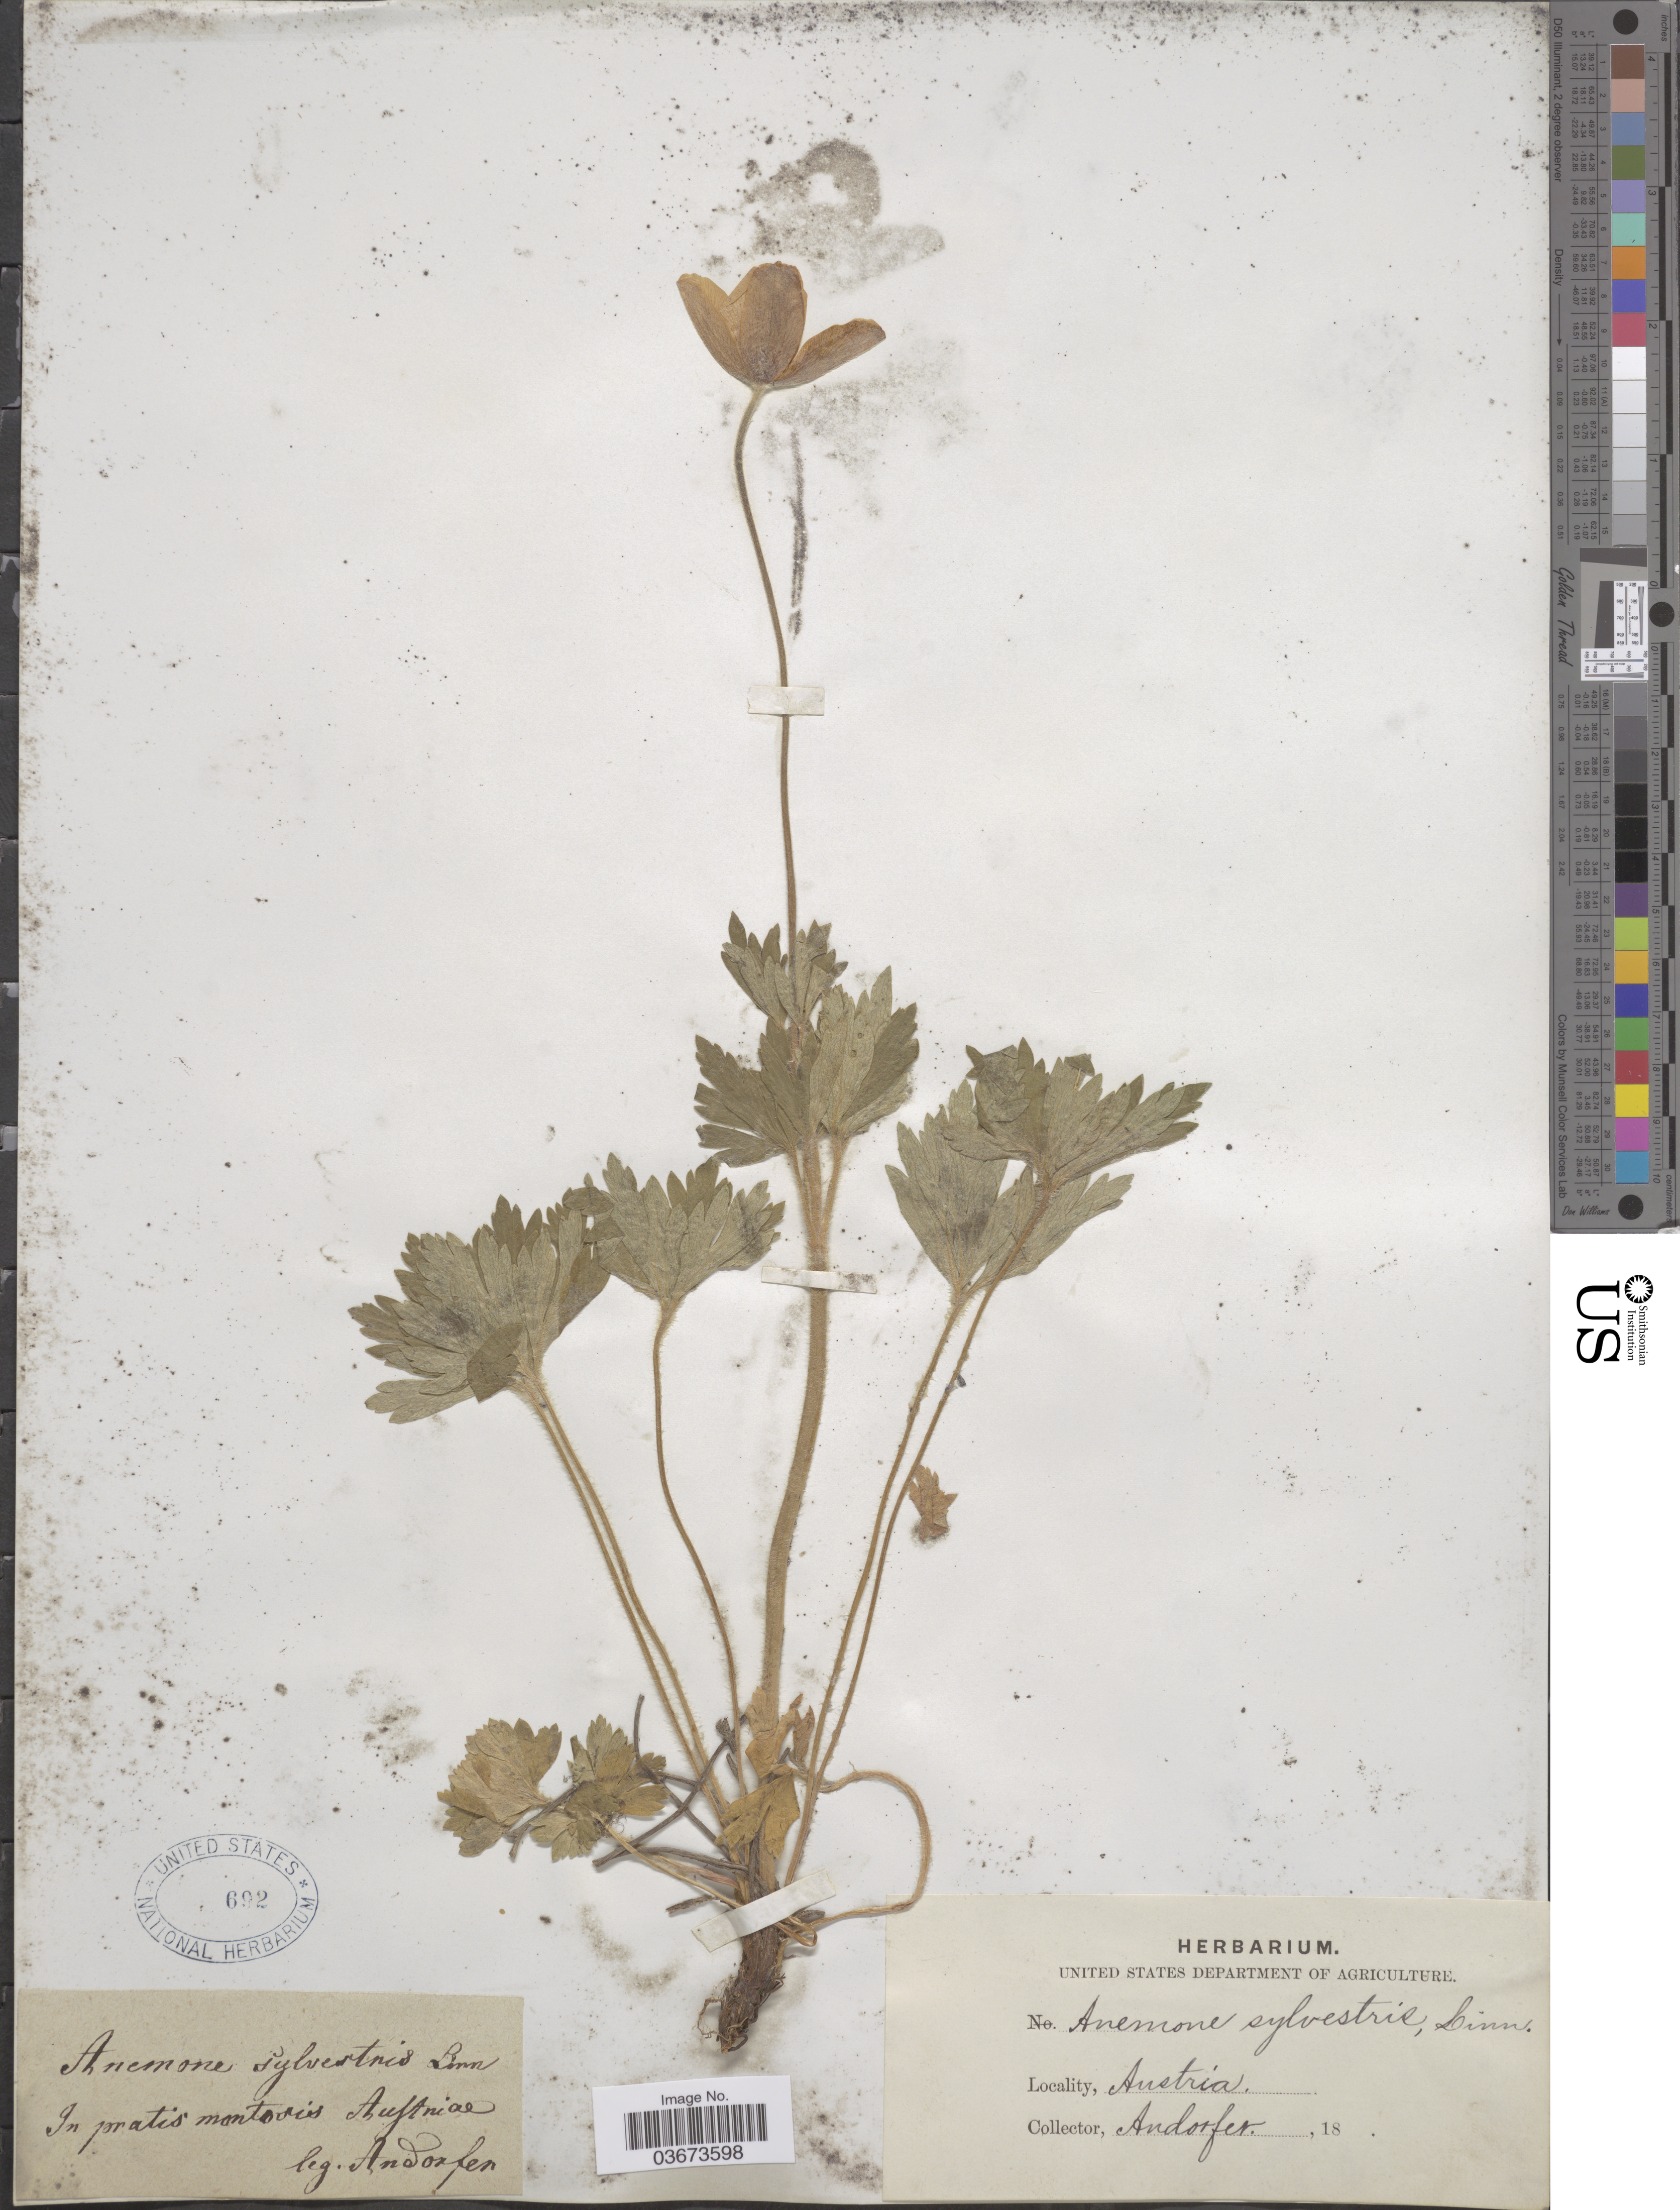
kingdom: Plantae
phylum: Tracheophyta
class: Magnoliopsida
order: Ranunculales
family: Ranunculaceae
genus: Anemone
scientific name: Anemone sylvestris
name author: L.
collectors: -. Andorfer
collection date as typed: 18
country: Austria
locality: In pratis montosis Austriae.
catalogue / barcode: US 692